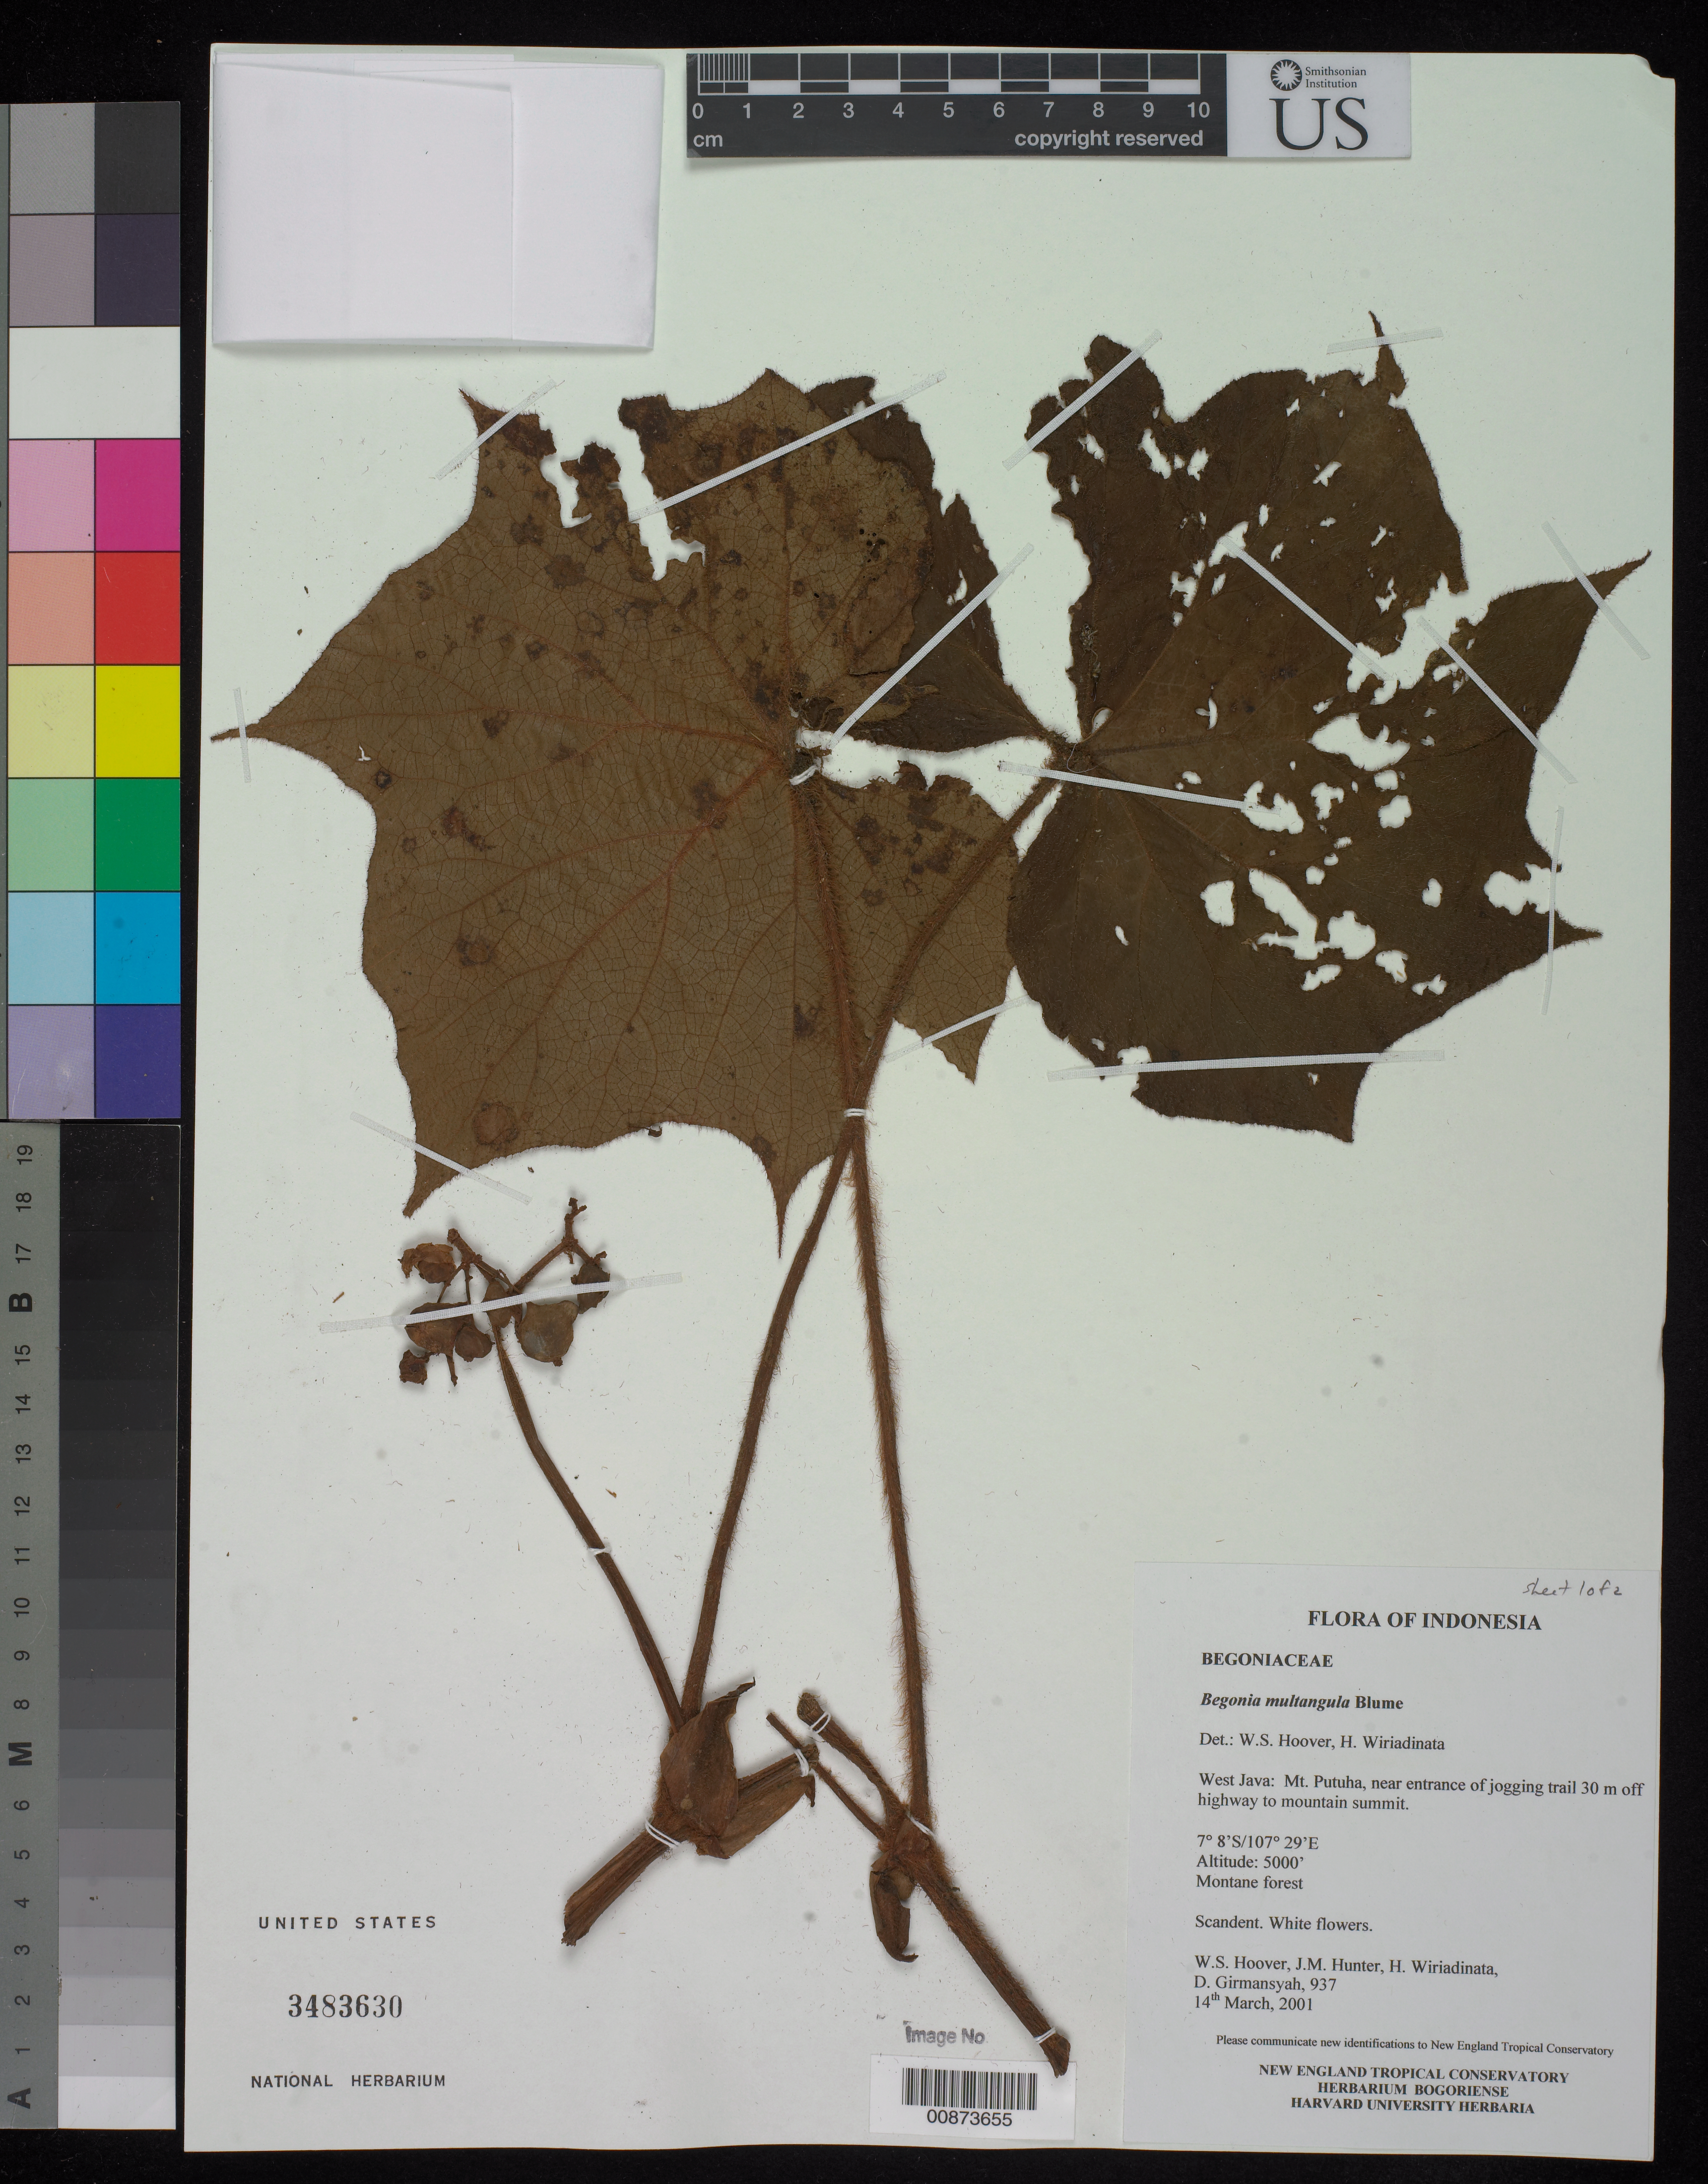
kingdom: Plantae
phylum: Tracheophyta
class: Magnoliopsida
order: Cucurbitales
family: Begoniaceae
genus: Begonia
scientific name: Begonia multangula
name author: Blume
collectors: W. S. Hoover, J. Hunter, H. Wiriadinata & D. Girmansyah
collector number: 937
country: Indonesia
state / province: Java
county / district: Jawa Barat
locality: Mt. Putuha.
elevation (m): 1524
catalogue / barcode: US 3483630